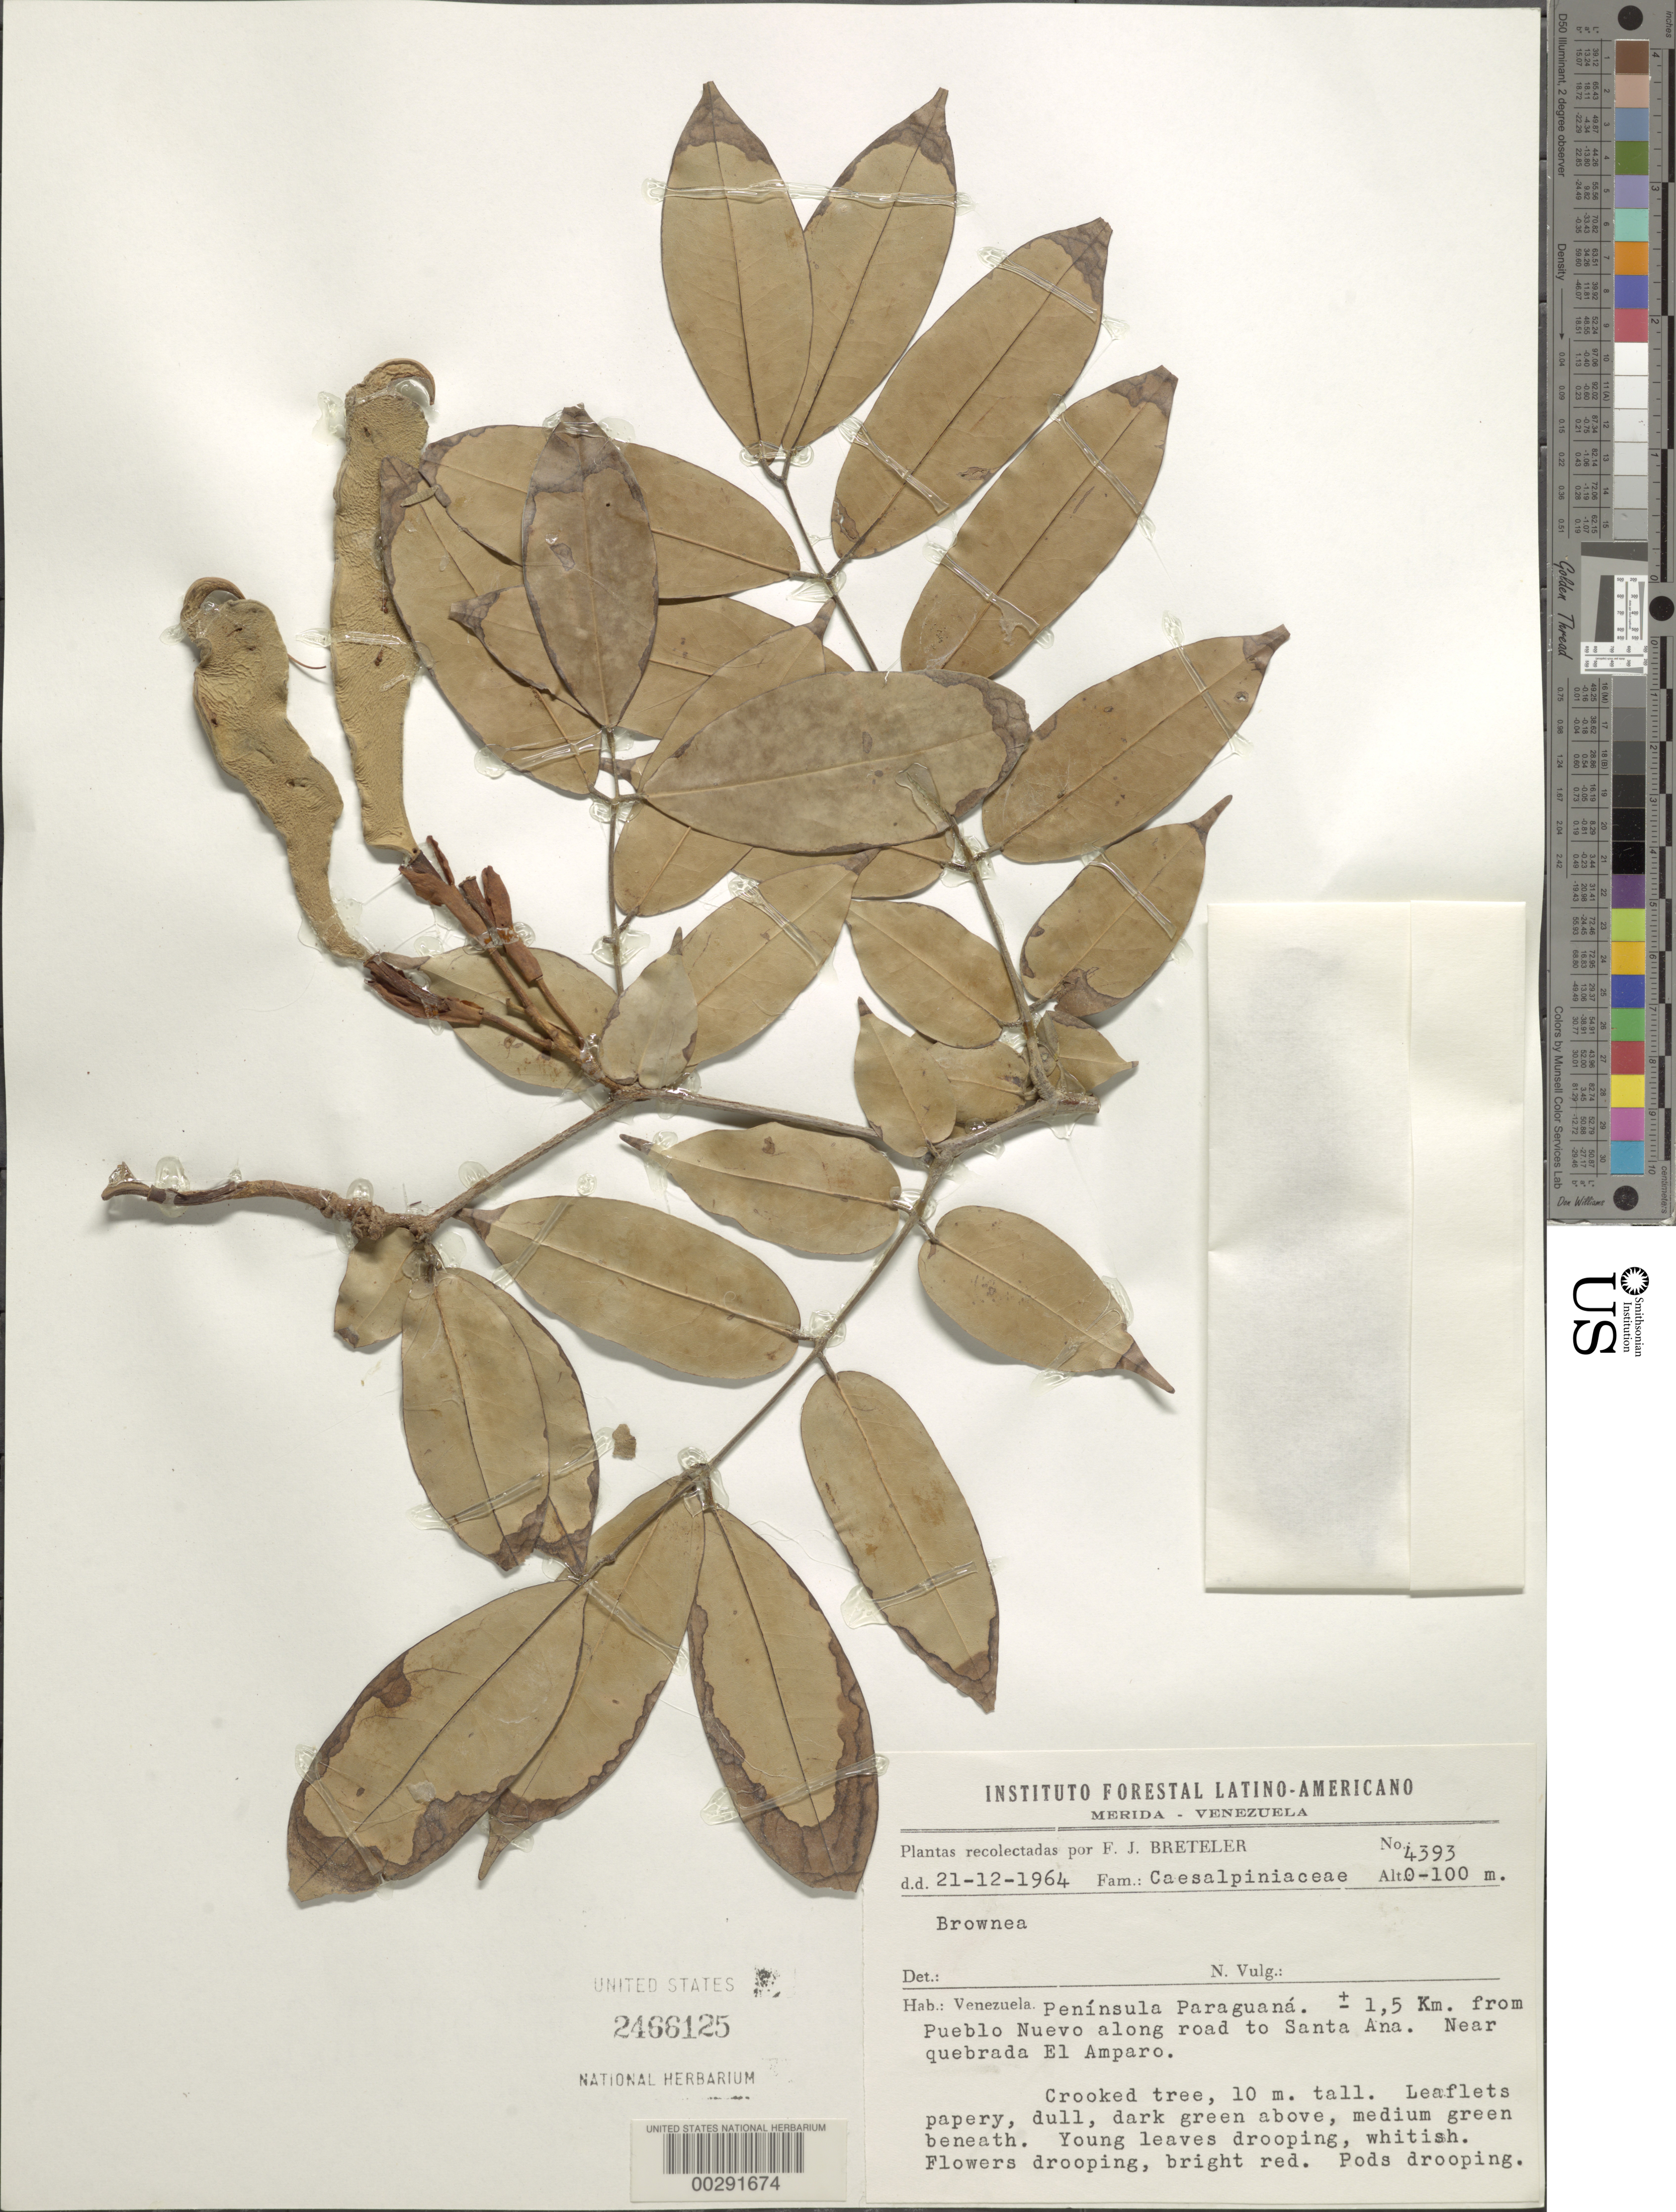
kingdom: Plantae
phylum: Tracheophyta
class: Magnoliopsida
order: Fabales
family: Fabaceae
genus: Brownea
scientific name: Brownea sp.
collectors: F. J. Breteler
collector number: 4393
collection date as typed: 21 Dec 1964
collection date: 1964-12-21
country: Venezuela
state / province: Falcón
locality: Peninsula paraguana; +/-1.5 km from pueblo nuevo along road to santa ana, near quebrada el amparo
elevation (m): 0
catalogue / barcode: US 2466125